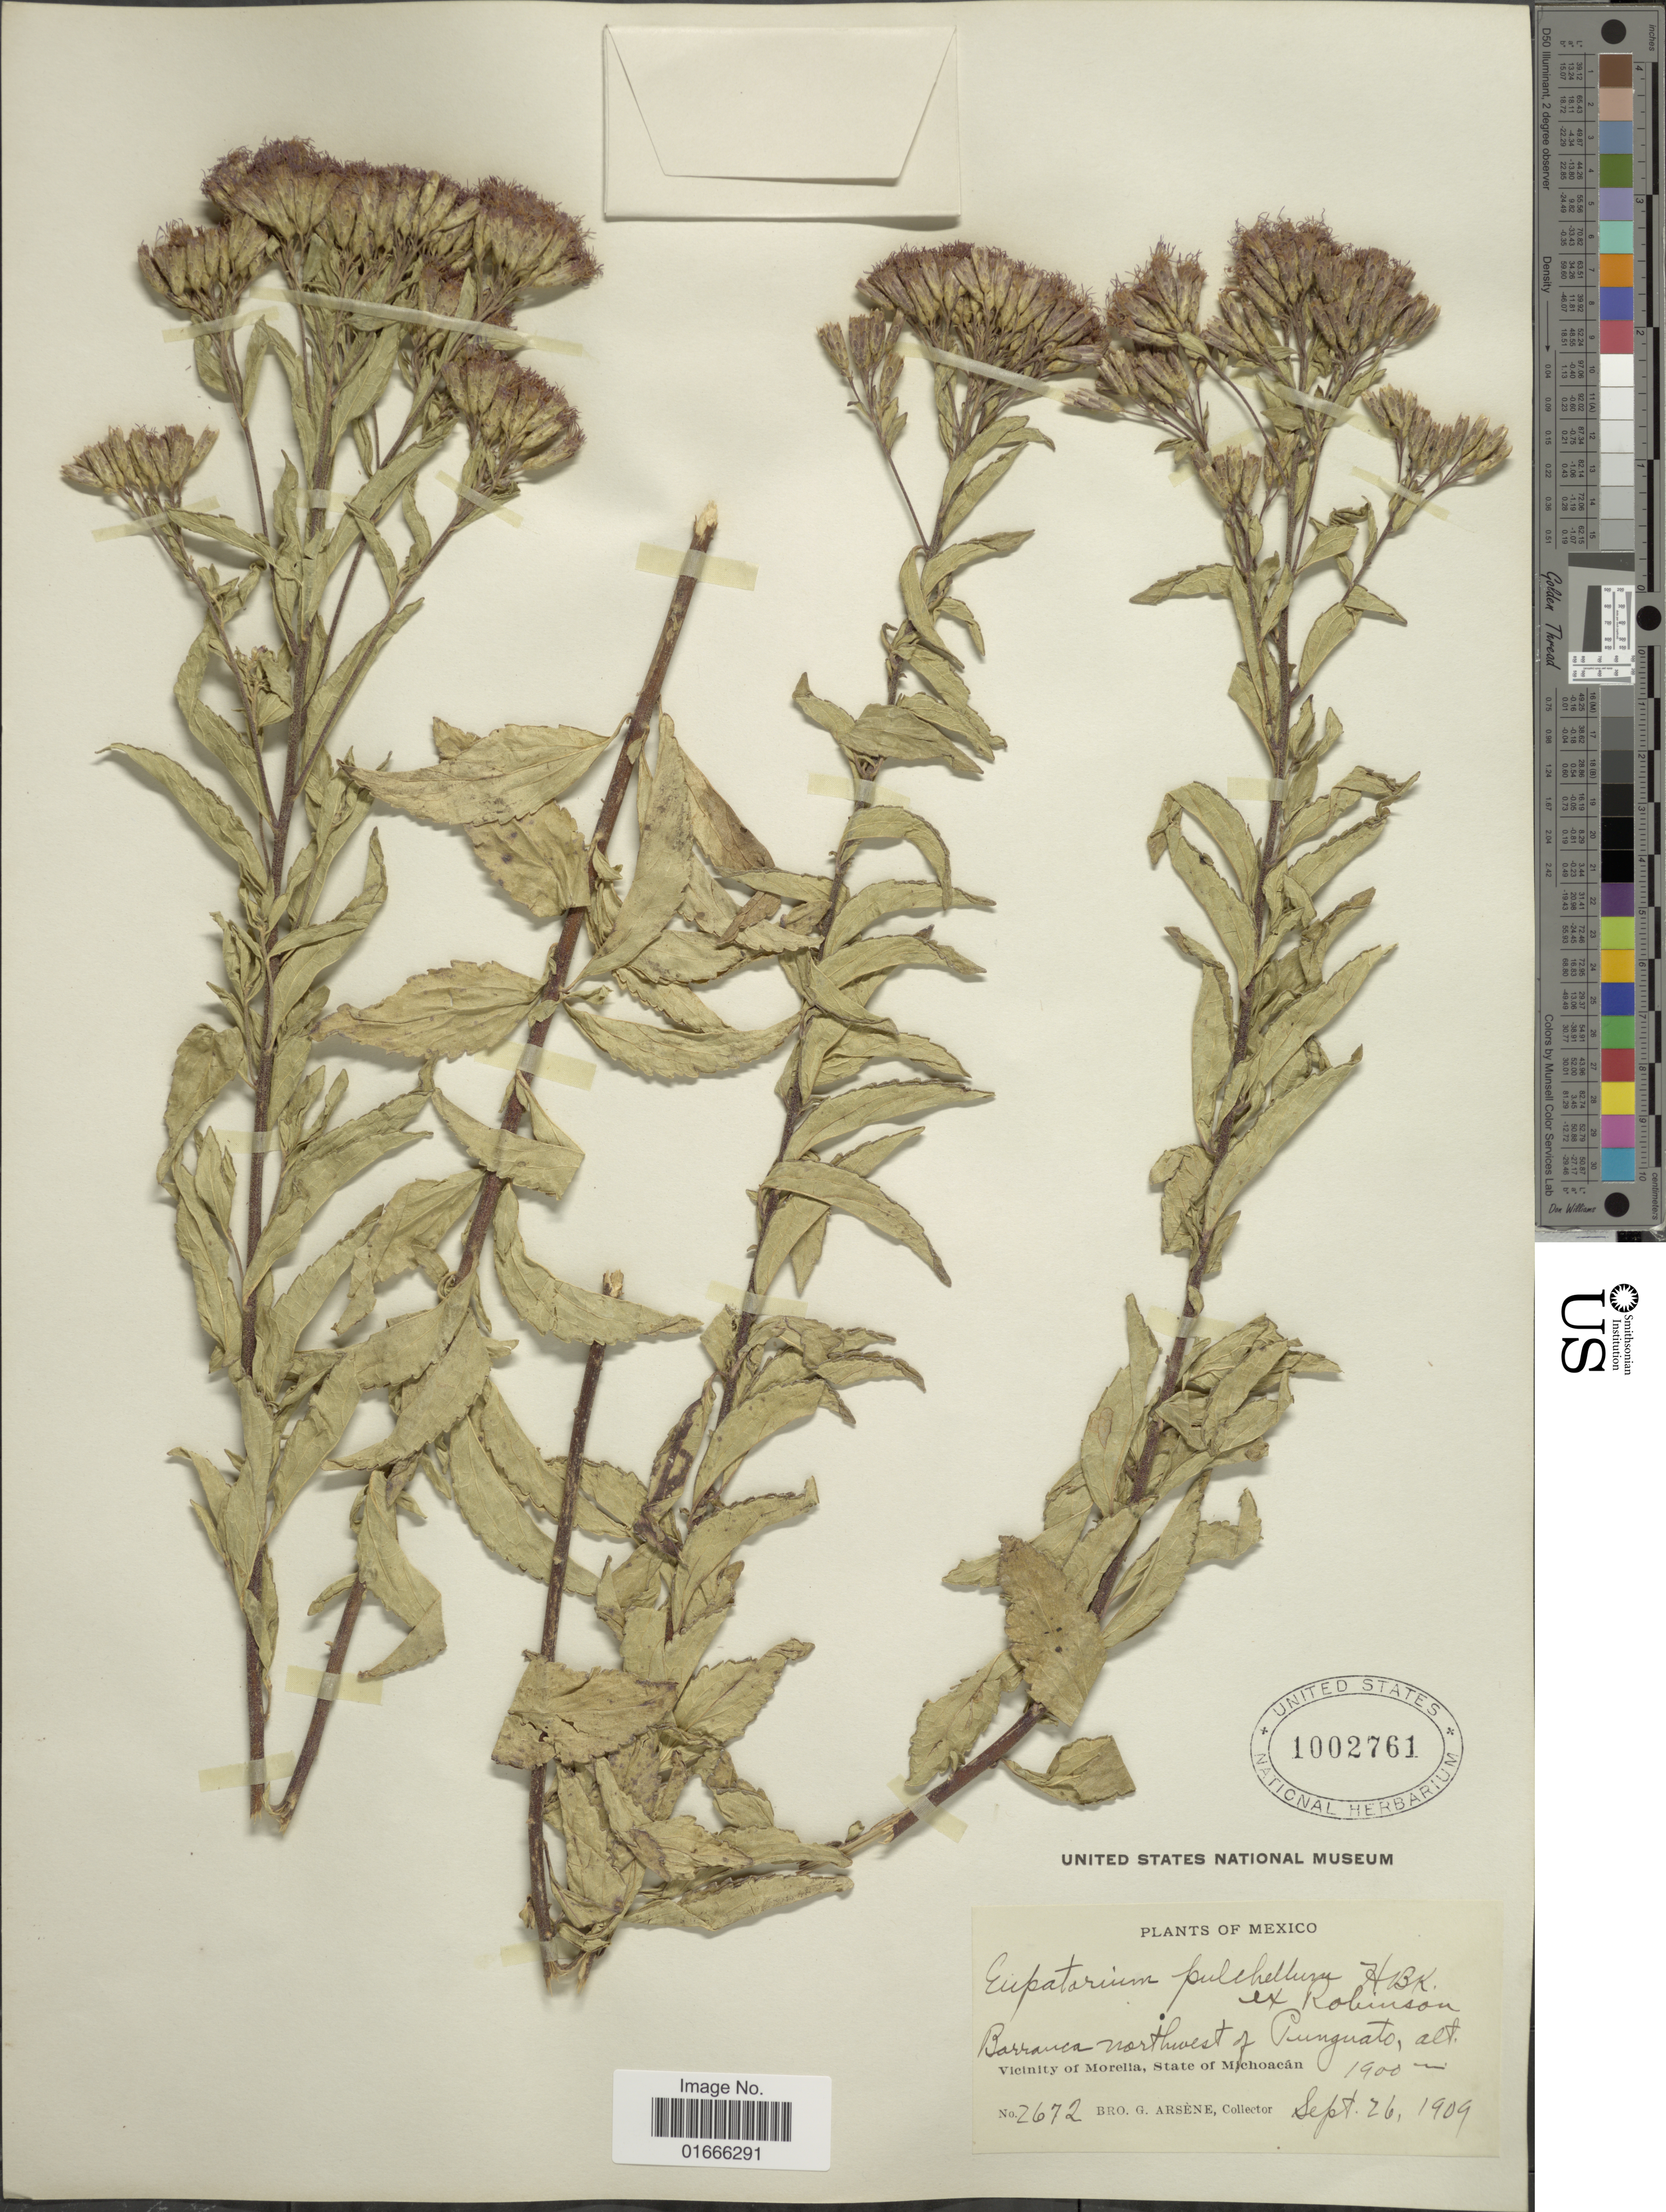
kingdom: Plantae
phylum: Tracheophyta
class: Magnoliopsida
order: Asterales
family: Asteraceae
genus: Chromolaena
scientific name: Chromolaena pulchella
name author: (Kunth) R.M. King & H. Rob.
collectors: Bro. G. Arsène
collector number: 2672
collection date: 1909-09-26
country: Mexico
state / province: Michoacán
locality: Barranca northwest of Punguato, Vicinity of Morelia, State of Michoacan.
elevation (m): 1900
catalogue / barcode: US 1002761